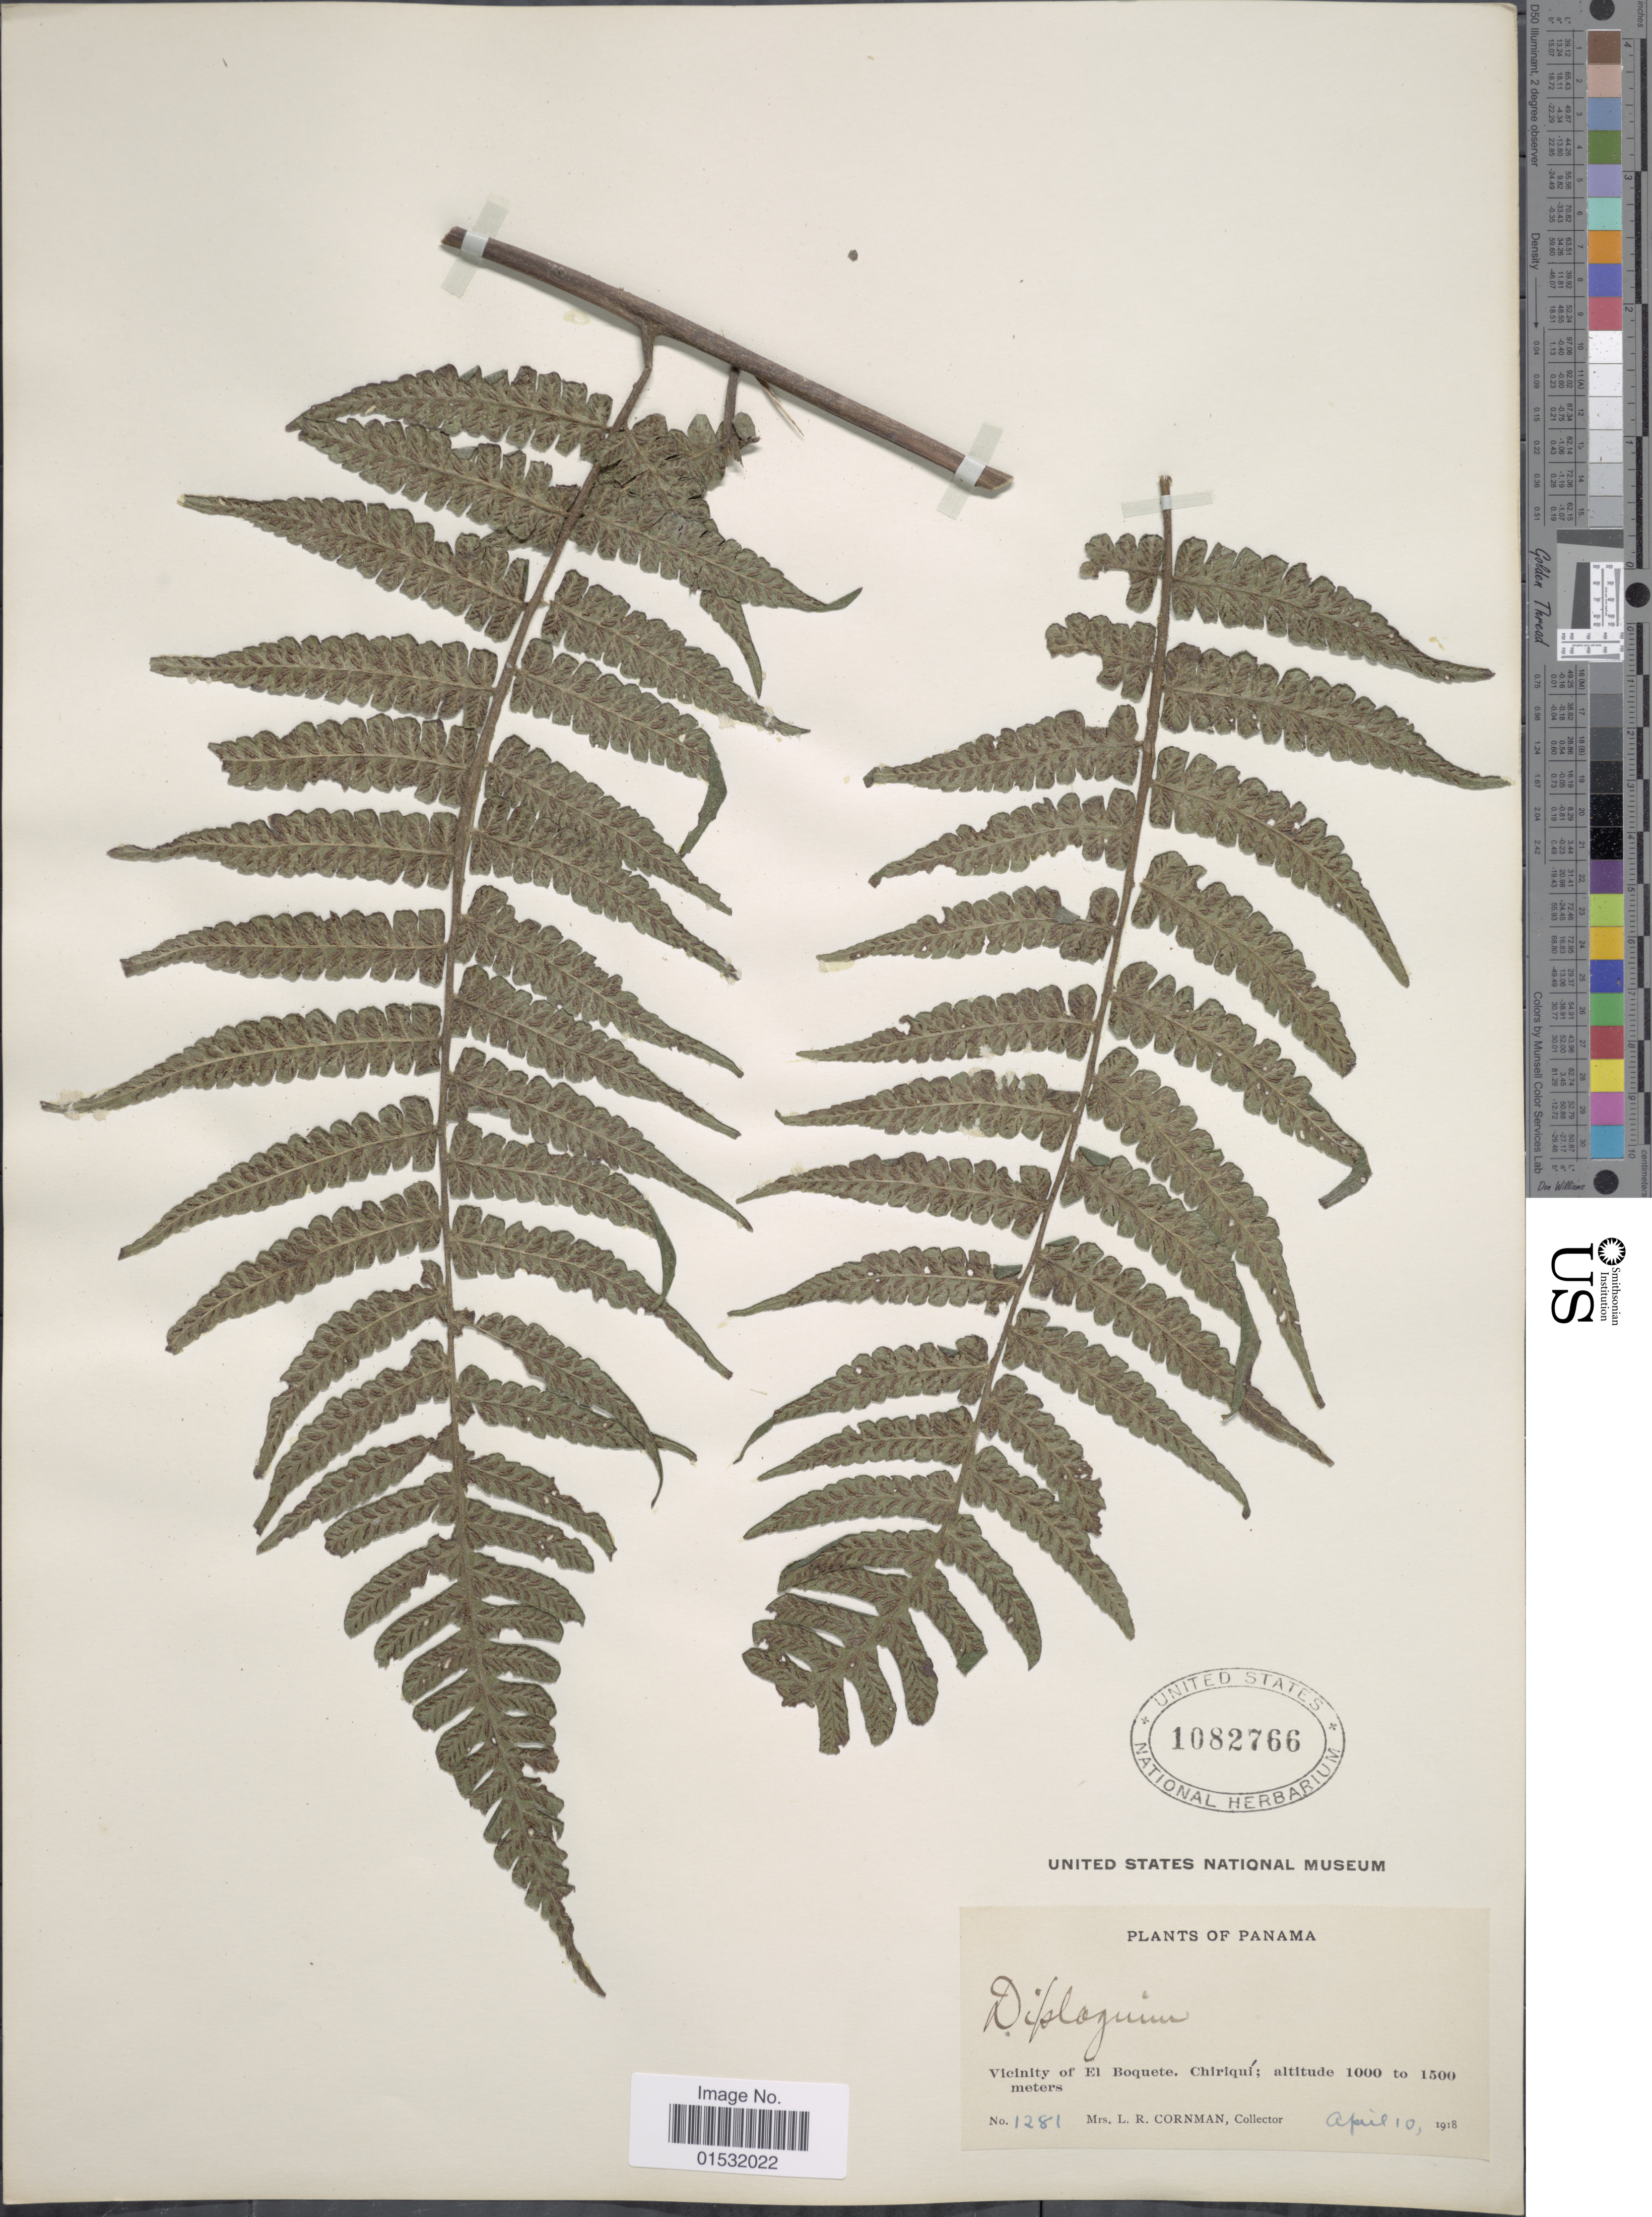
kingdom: Plantae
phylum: Tracheophyta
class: Polypodiopsida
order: Polypodiales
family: Athyriaceae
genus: Diplazium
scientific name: Diplazium subobtusum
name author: Rosenst.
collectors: L. Cornman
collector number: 1281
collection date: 1918-04-10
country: Panama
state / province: Chiriqui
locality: Vicinity of El Boquete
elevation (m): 1000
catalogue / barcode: US 1082766